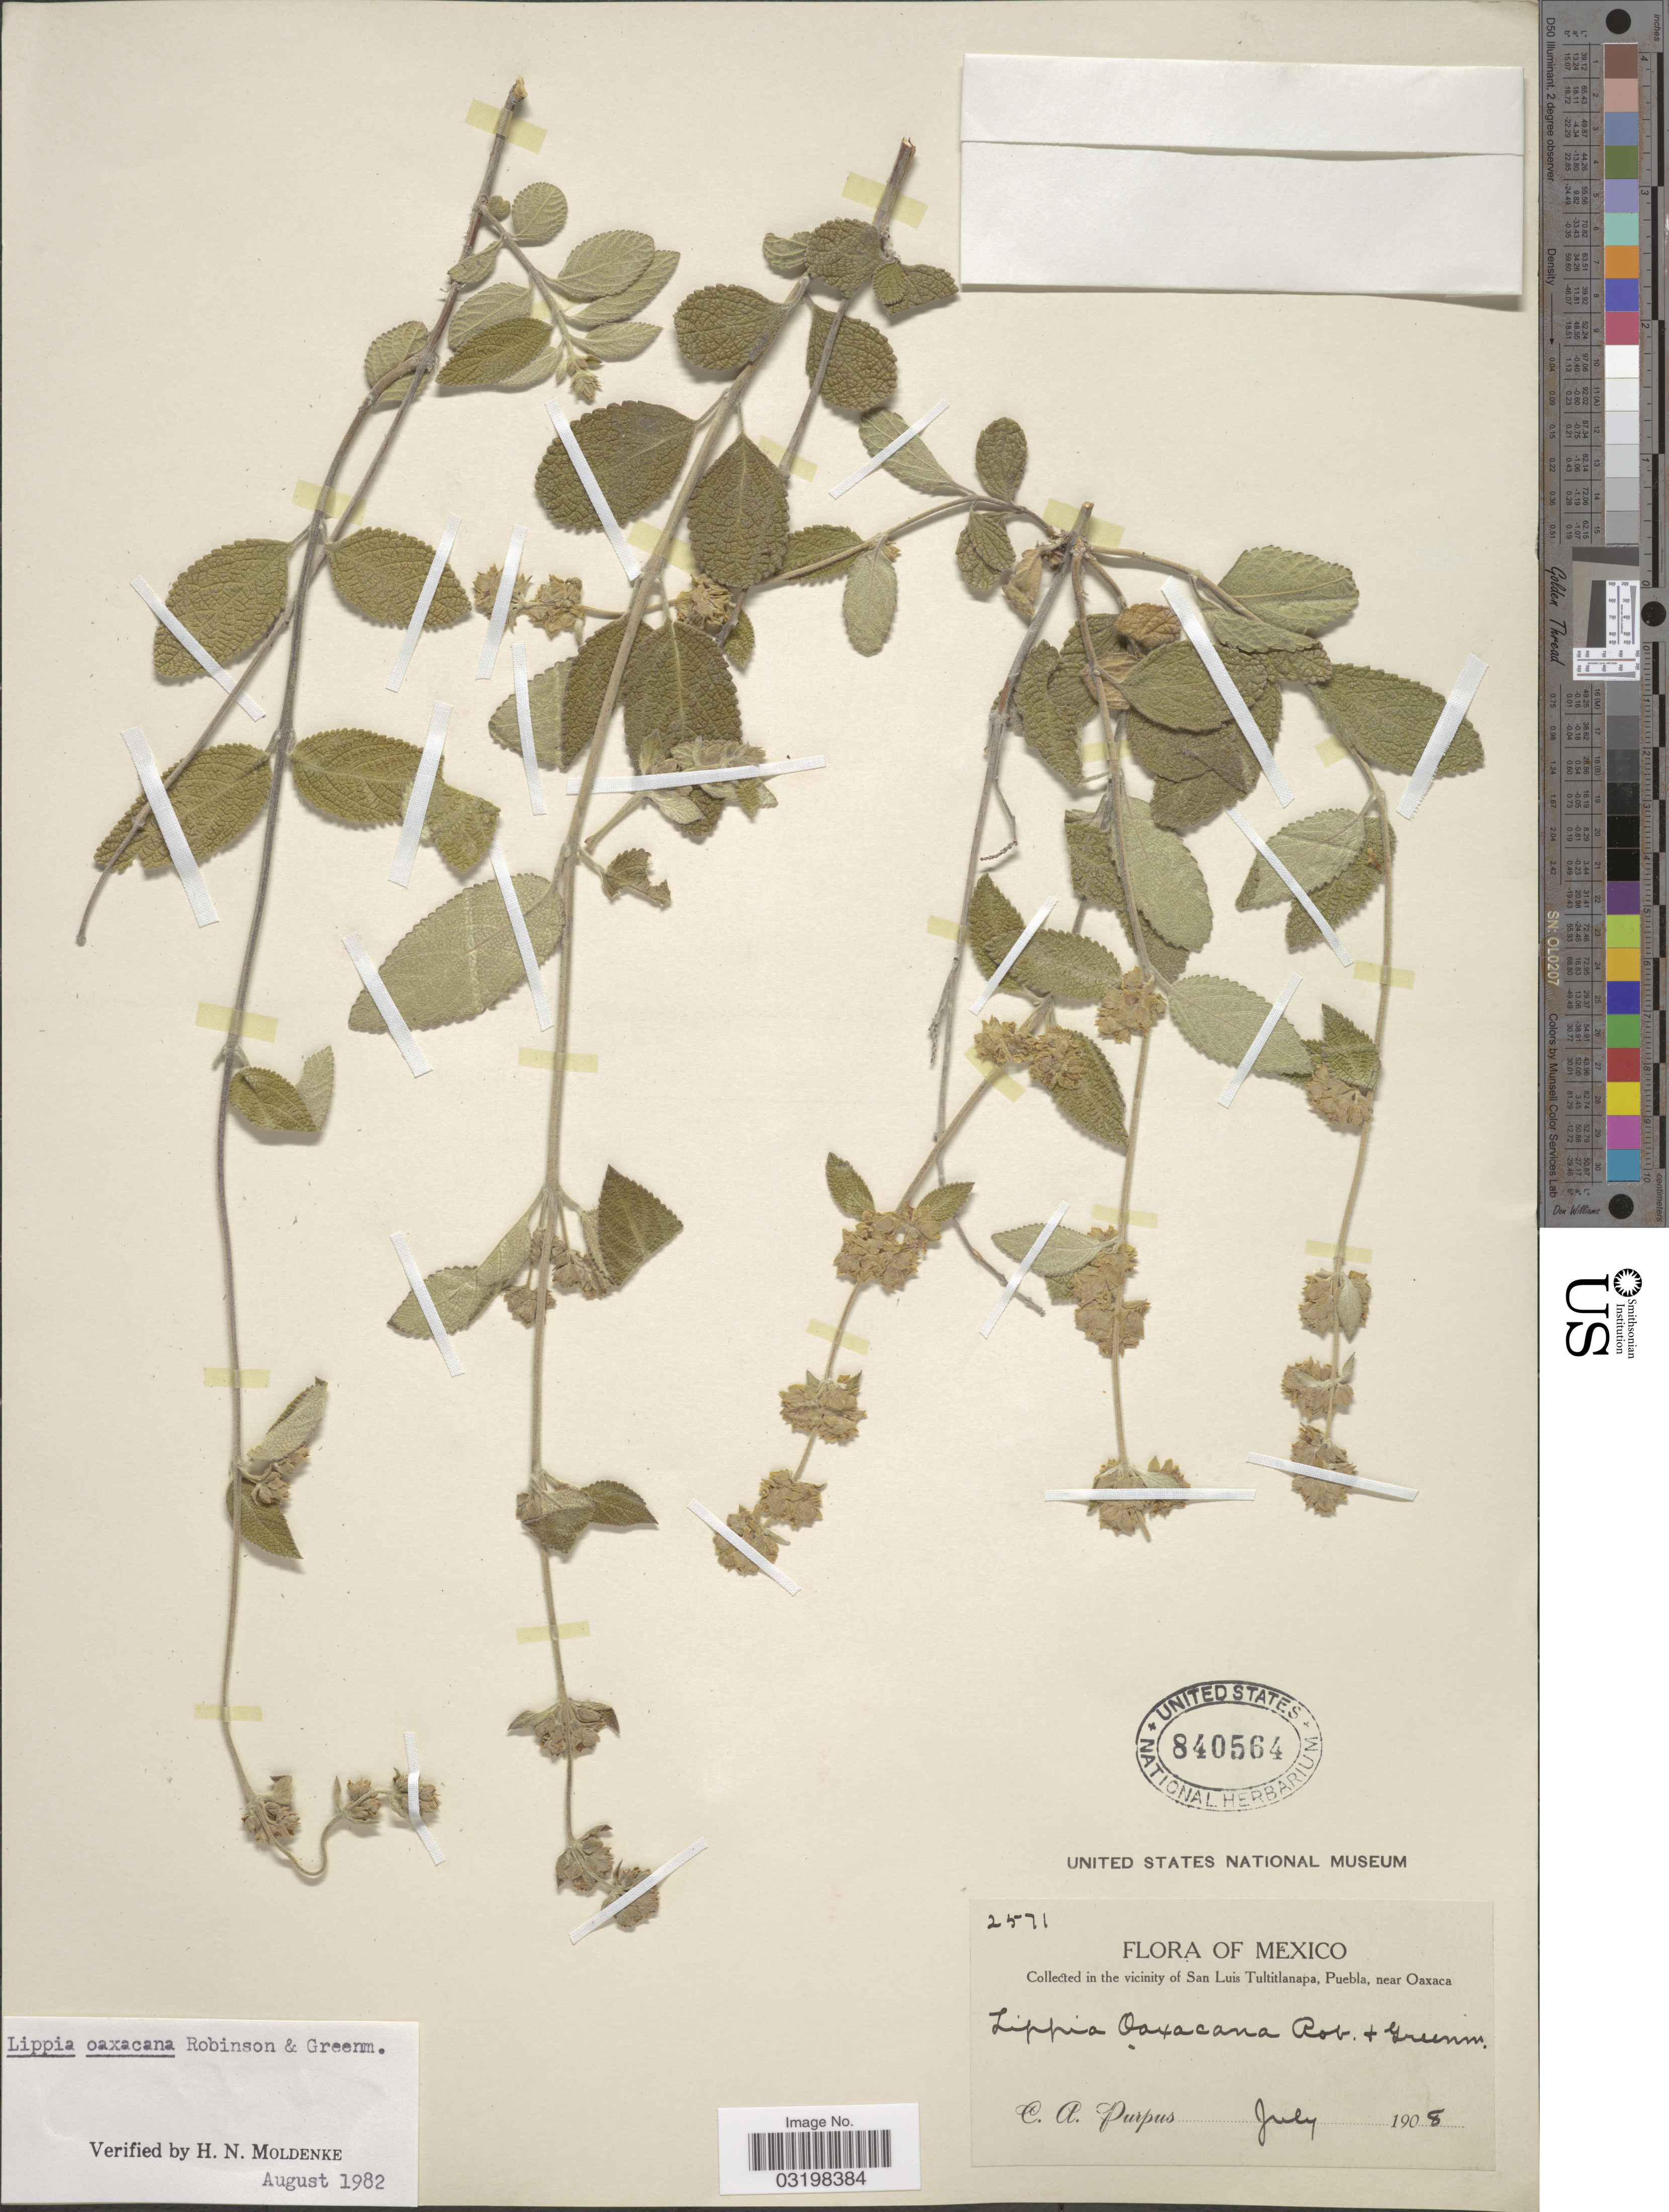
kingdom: Plantae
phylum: Tracheophyta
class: Magnoliopsida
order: Lamiales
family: Verbenaceae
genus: Lippia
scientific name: Lippia oaxacana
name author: B.L. Rob. & Greenm.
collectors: C. A. Purpus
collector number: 2571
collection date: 1908-07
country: Mexico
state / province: Puebla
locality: Vicinity of San Luis Tultitlanapa, near Oaxaca.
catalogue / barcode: US 840564